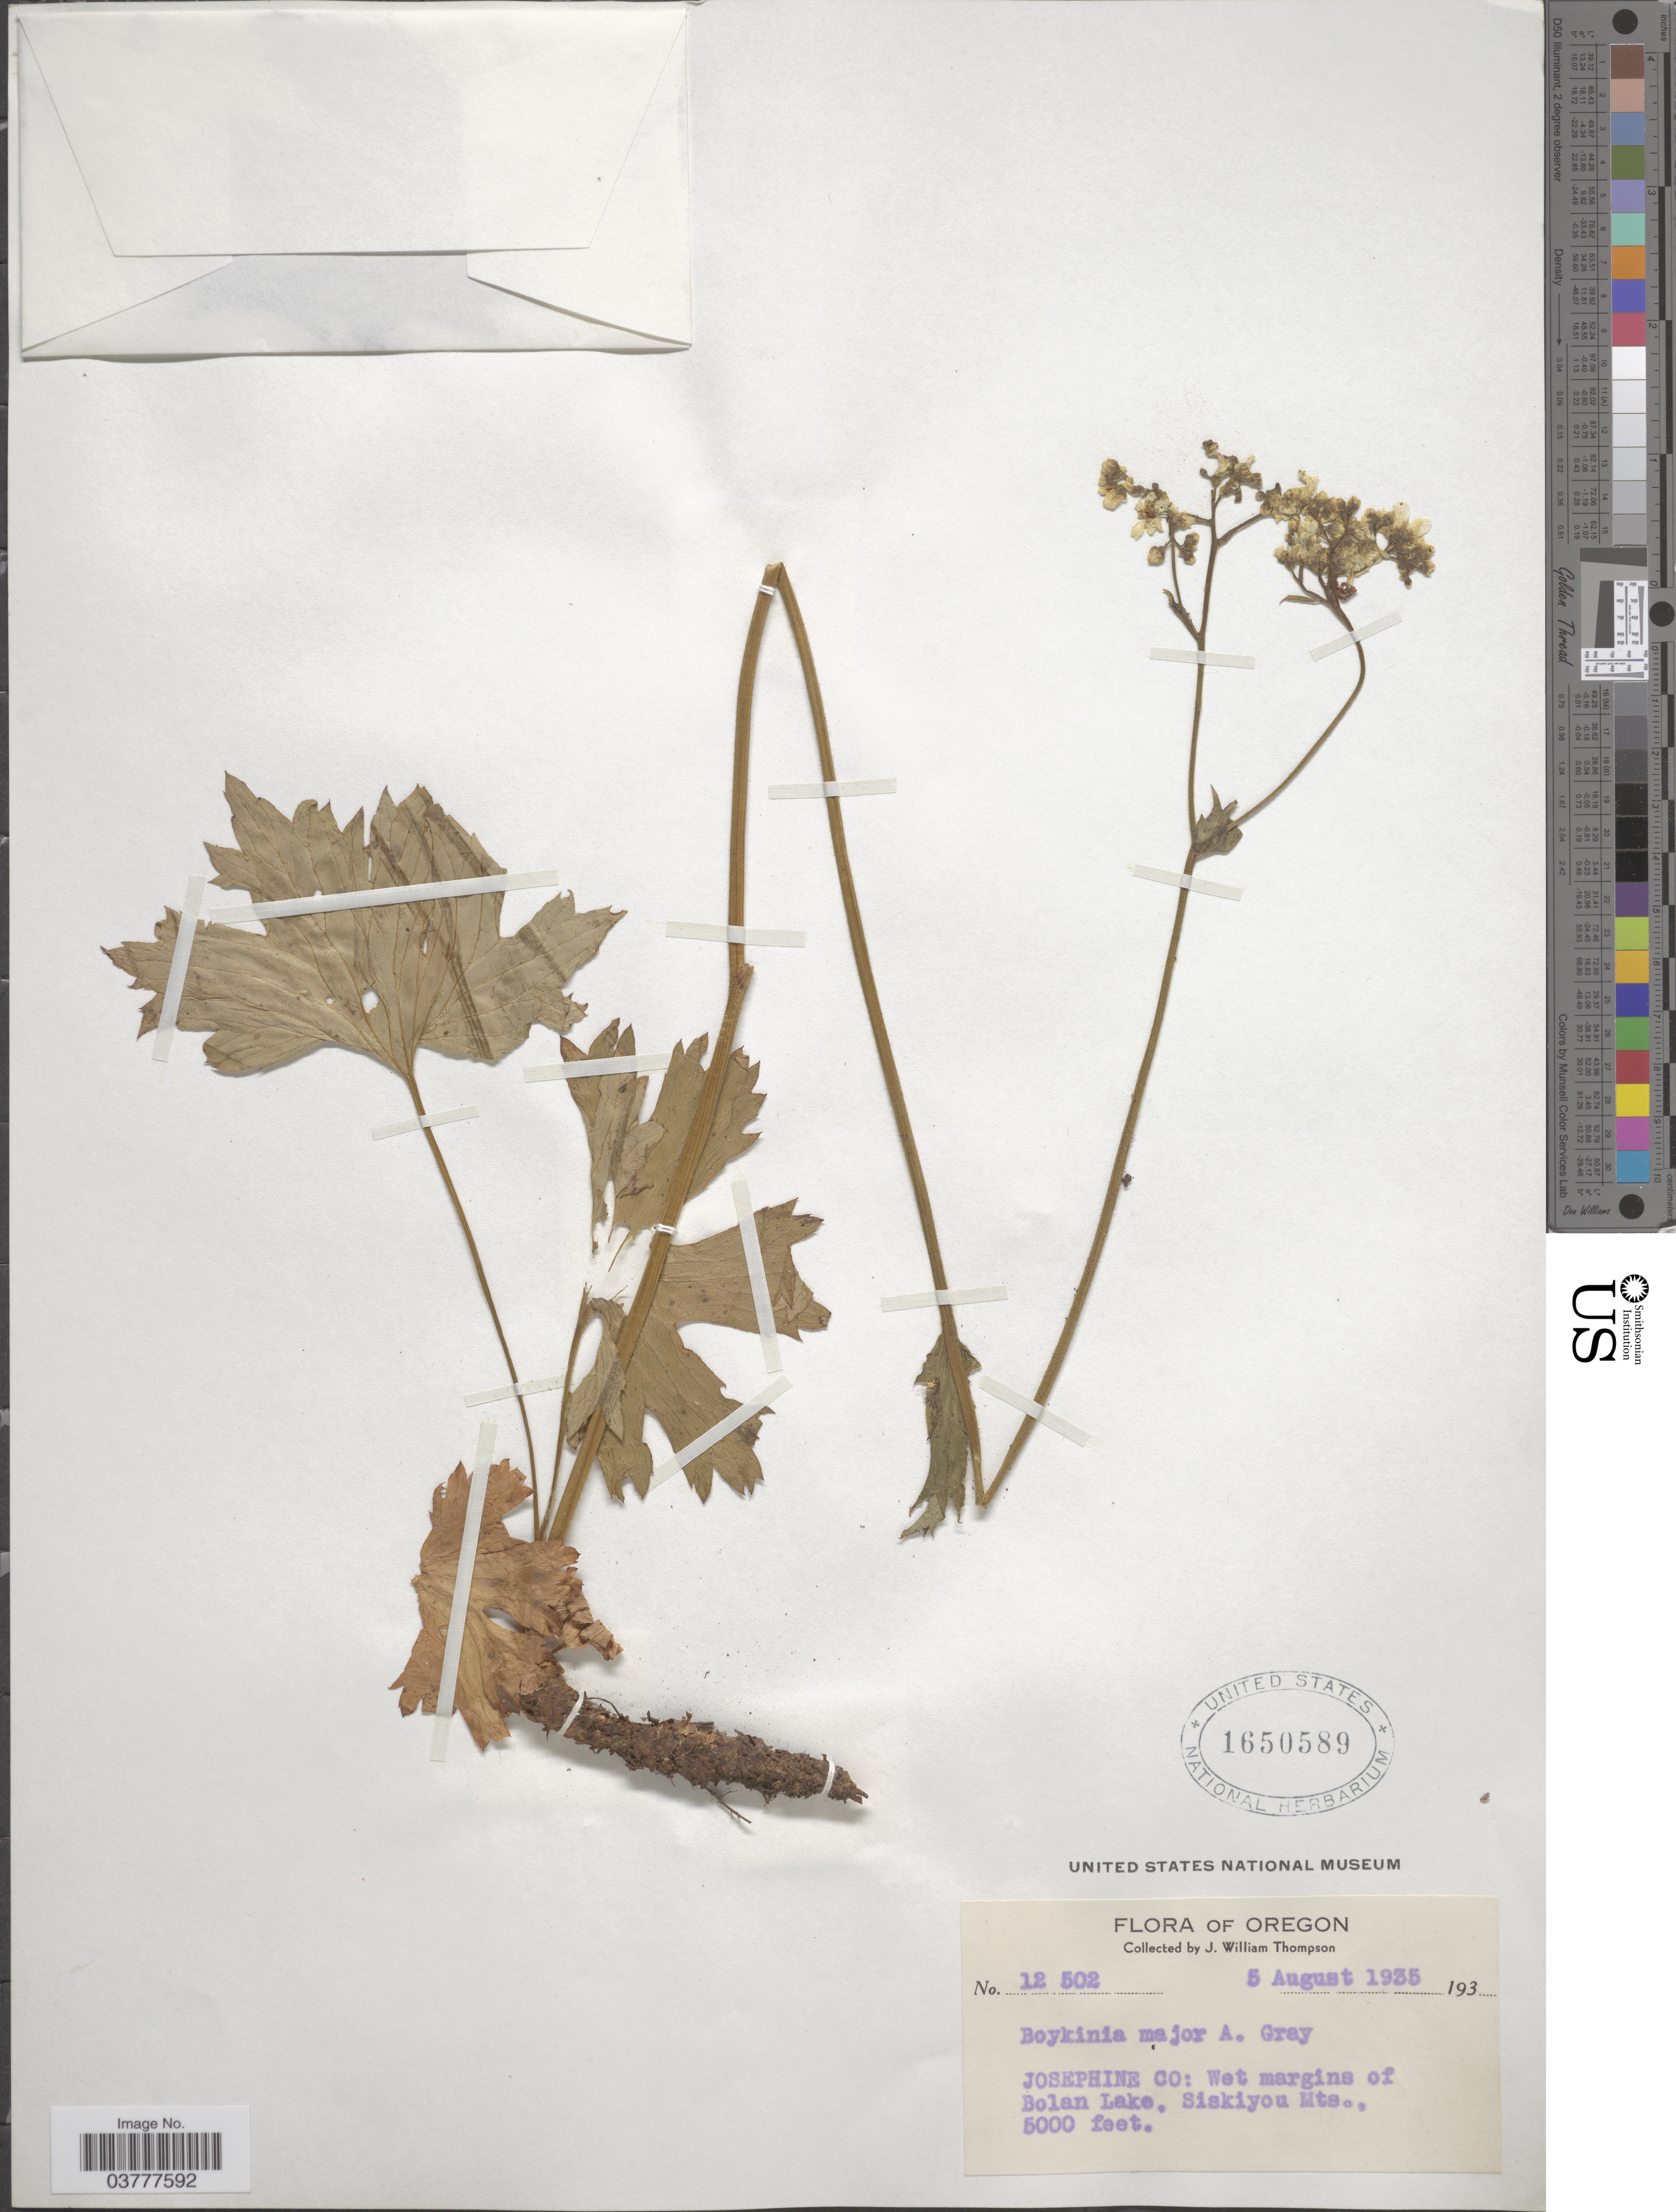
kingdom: Plantae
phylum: Tracheophyta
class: Magnoliopsida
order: Saxifragales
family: Saxifragaceae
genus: Boykinia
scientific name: Boykinia major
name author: A. Gray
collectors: J. W. Thompson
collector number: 12502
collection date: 1935-08-05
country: United States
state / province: Oregon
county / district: Josephine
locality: Josephine Co: Wet margins of Bolan Lake. Siskiyou Mts.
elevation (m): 1524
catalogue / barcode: US 1650589